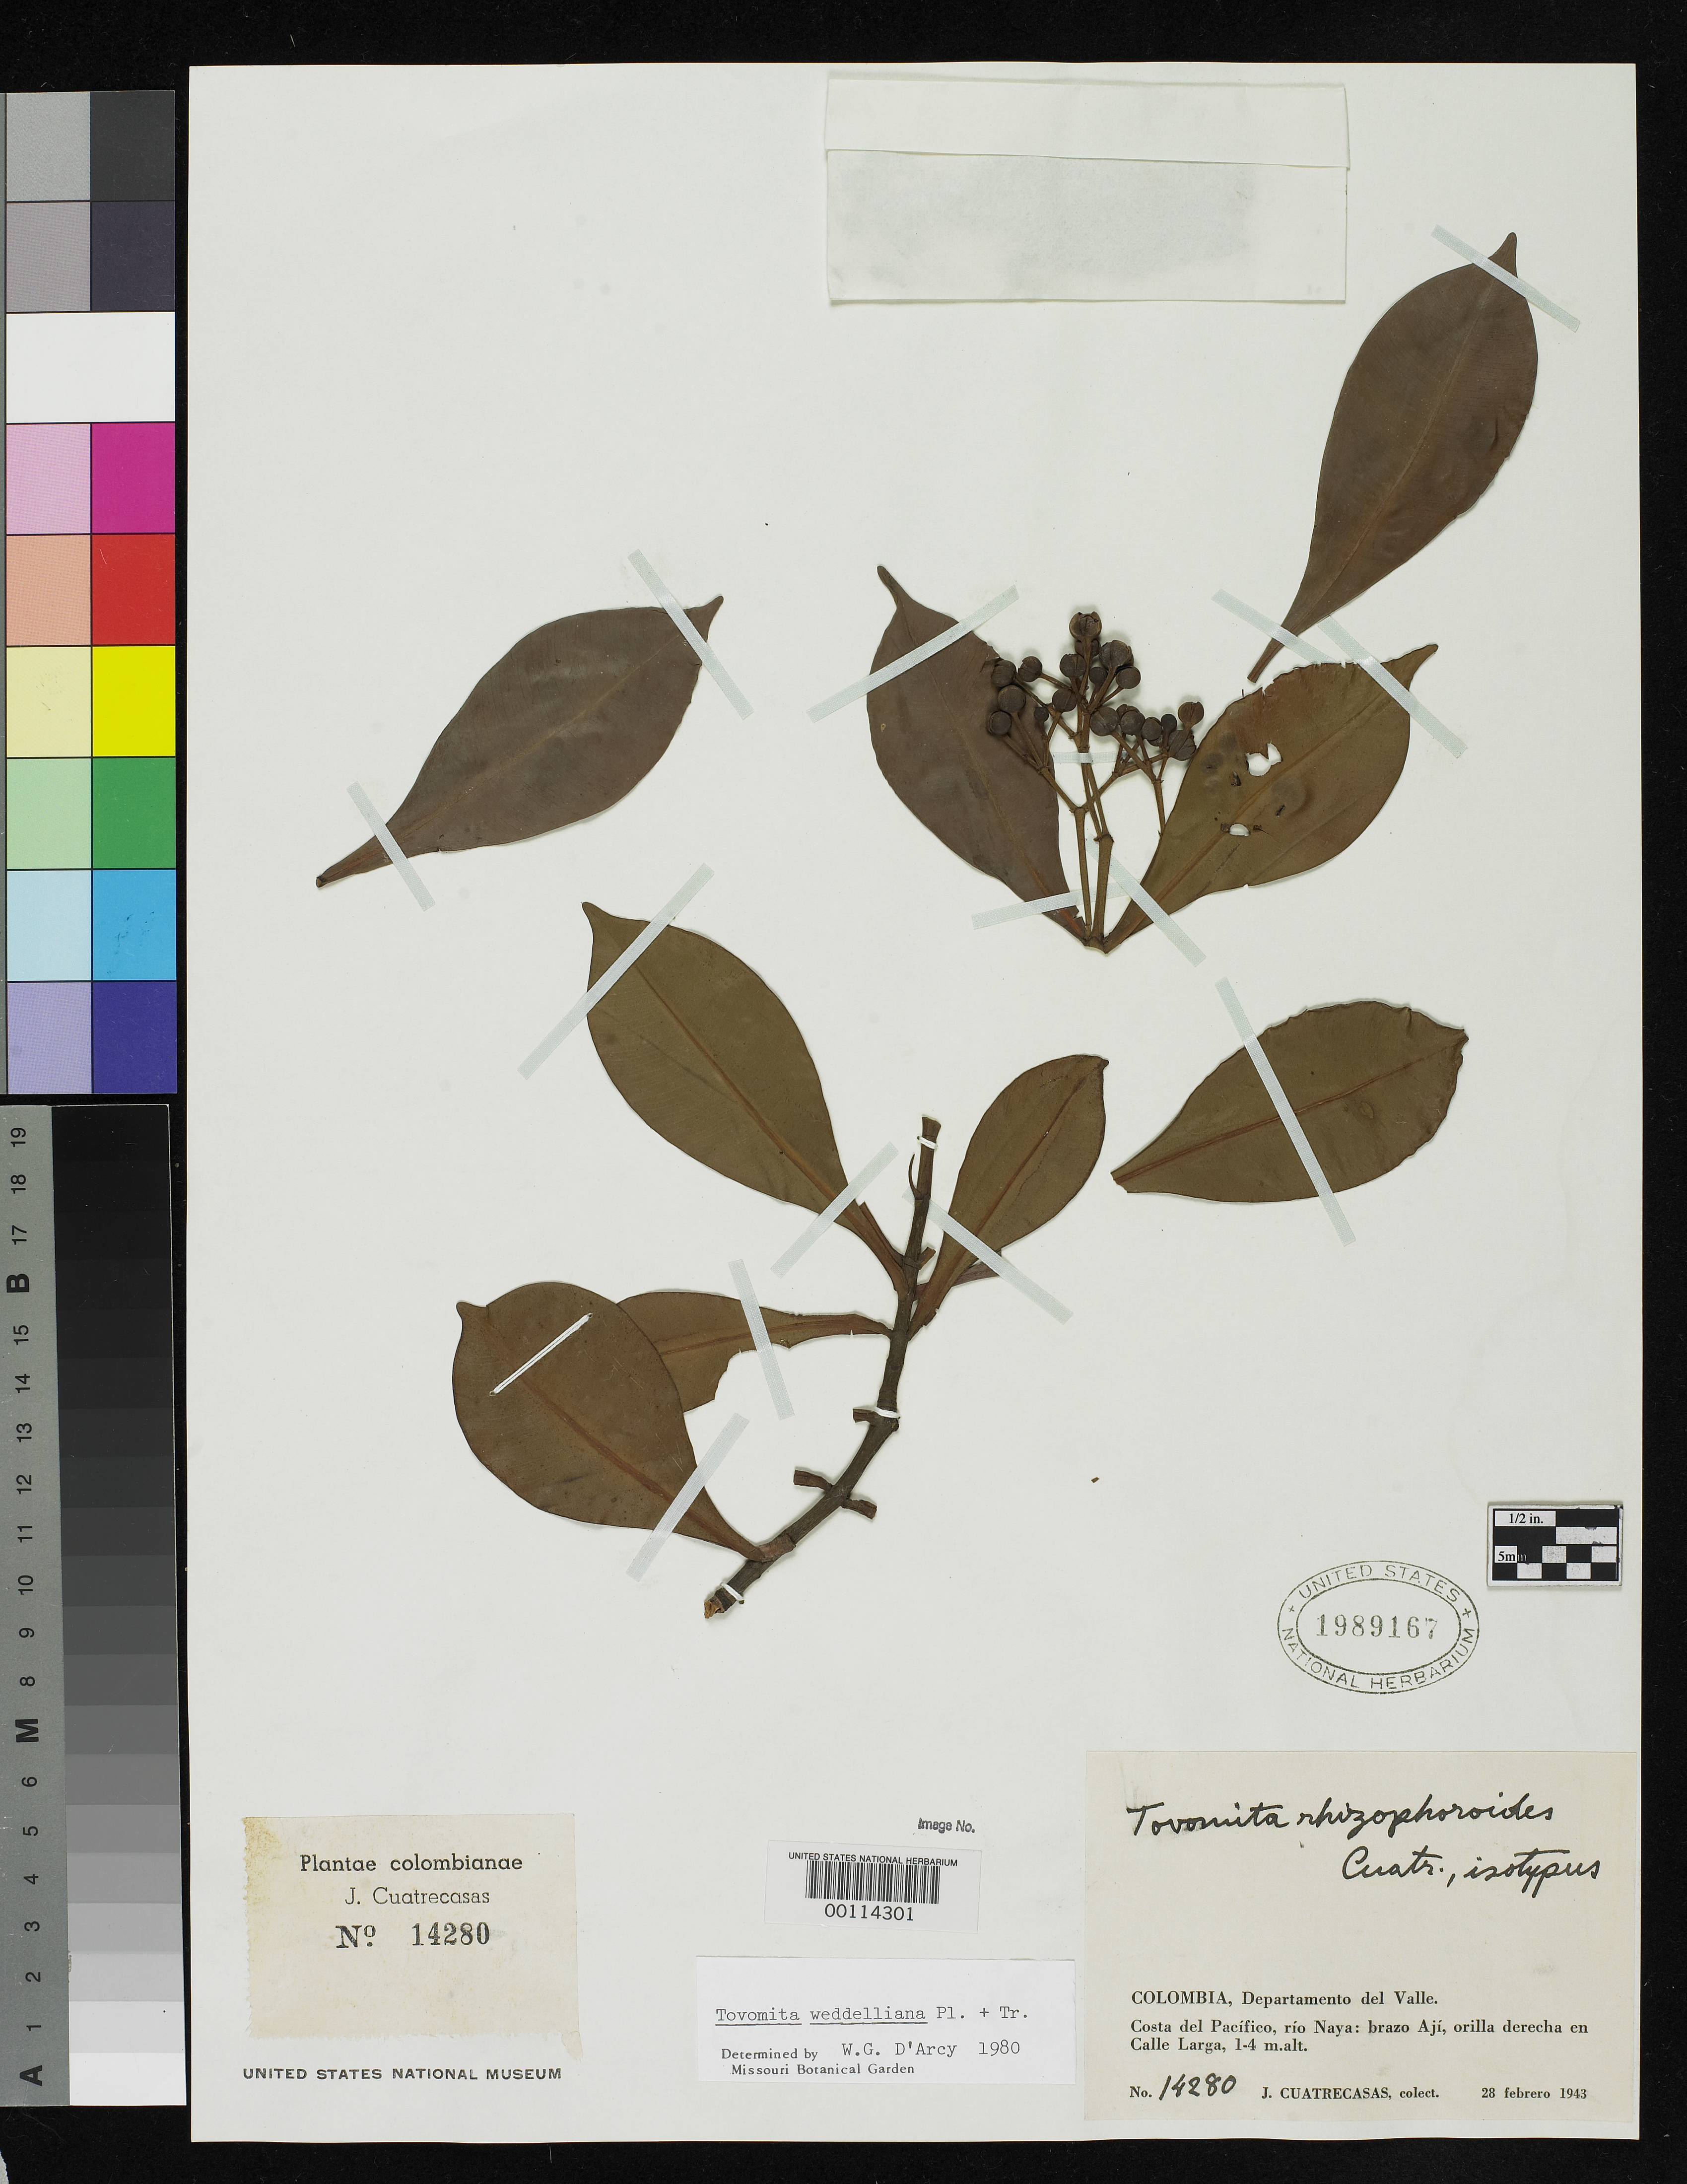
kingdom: Plantae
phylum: Tracheophyta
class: Magnoliopsida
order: Malpighiales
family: Clusiaceae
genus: Tovomita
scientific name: Tovomita rhizophoroides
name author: Cuatrec.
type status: Isotype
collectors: J. Cuatrecasas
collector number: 14280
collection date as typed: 28 Feb 1943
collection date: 1943-02-28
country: Colombia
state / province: Valle del Cauca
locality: Rionaya, Brazo Aji, Costa del Pacifico.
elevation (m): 4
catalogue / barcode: US 1989167